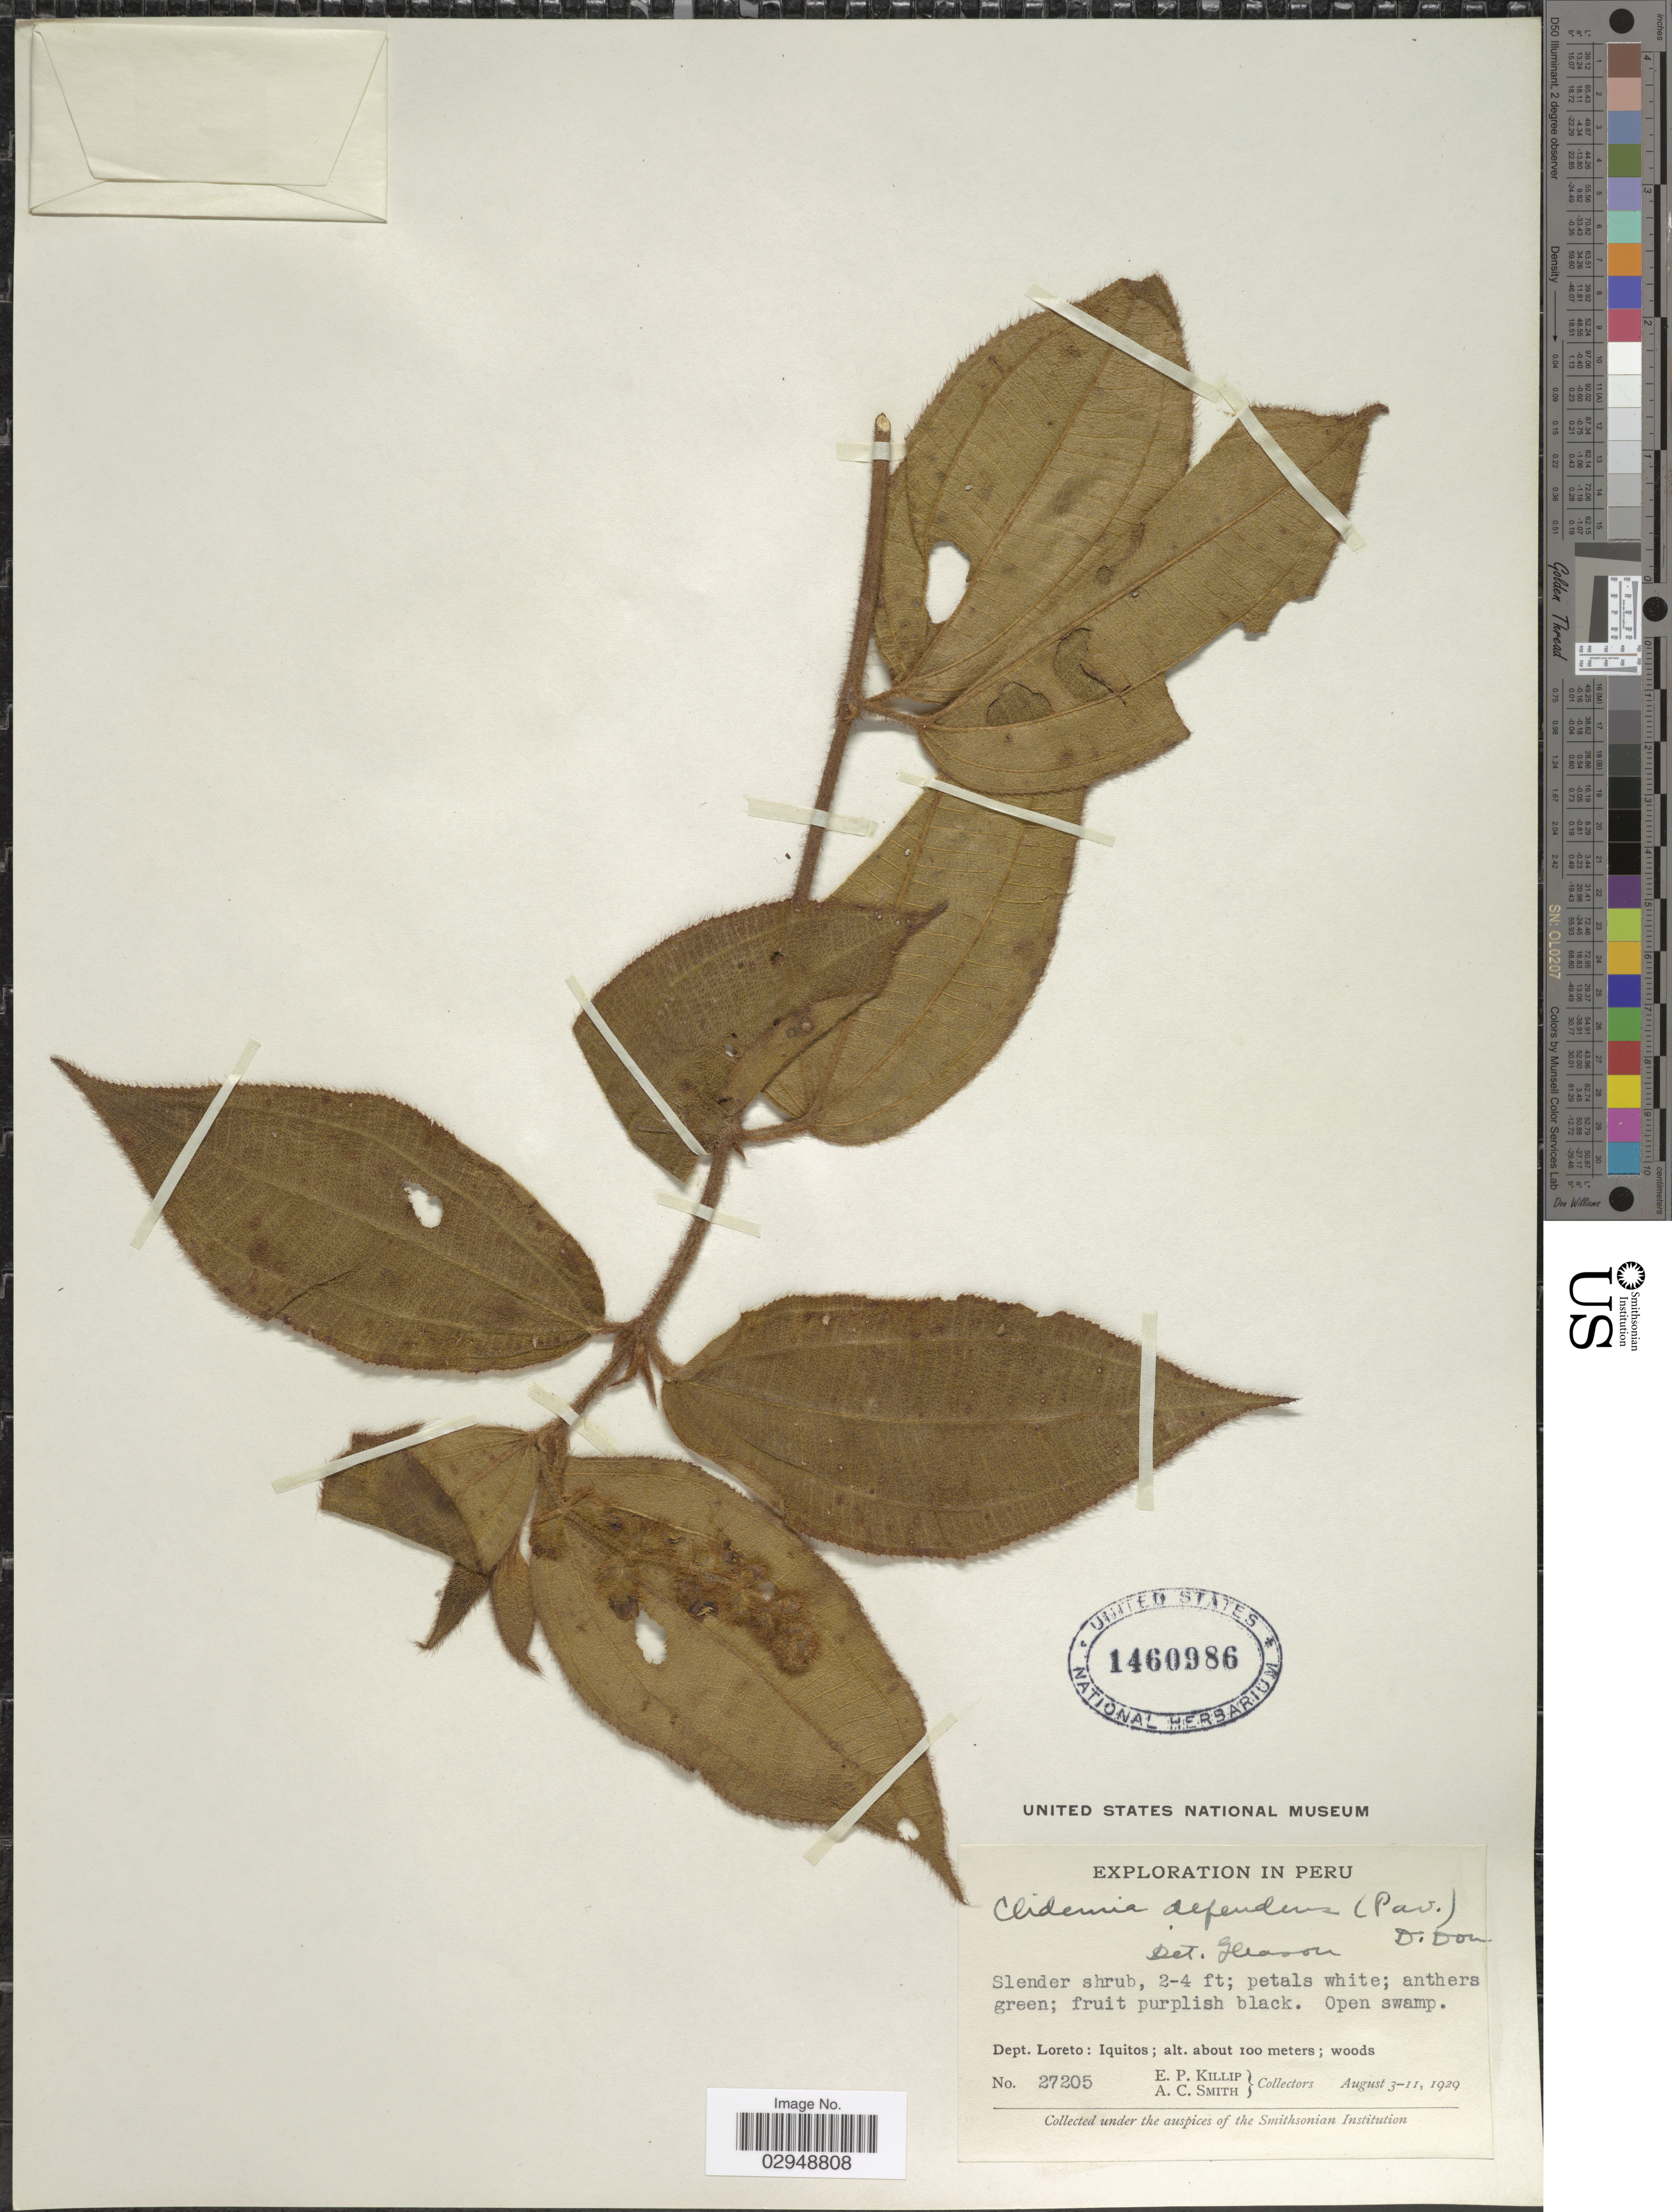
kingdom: Plantae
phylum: Tracheophyta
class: Magnoliopsida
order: Myrtales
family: Melastomataceae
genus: Clidemia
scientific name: Clidemia capitellata var. dependens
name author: (Pav. & D. Don) J.F. Macbr.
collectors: E. P. Killip & A. C. Smith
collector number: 27205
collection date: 1929-08-03/1929-08-11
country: Peru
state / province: Loreto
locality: Dept. Loreto: Iquitos.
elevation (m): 100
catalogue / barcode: US 1460986